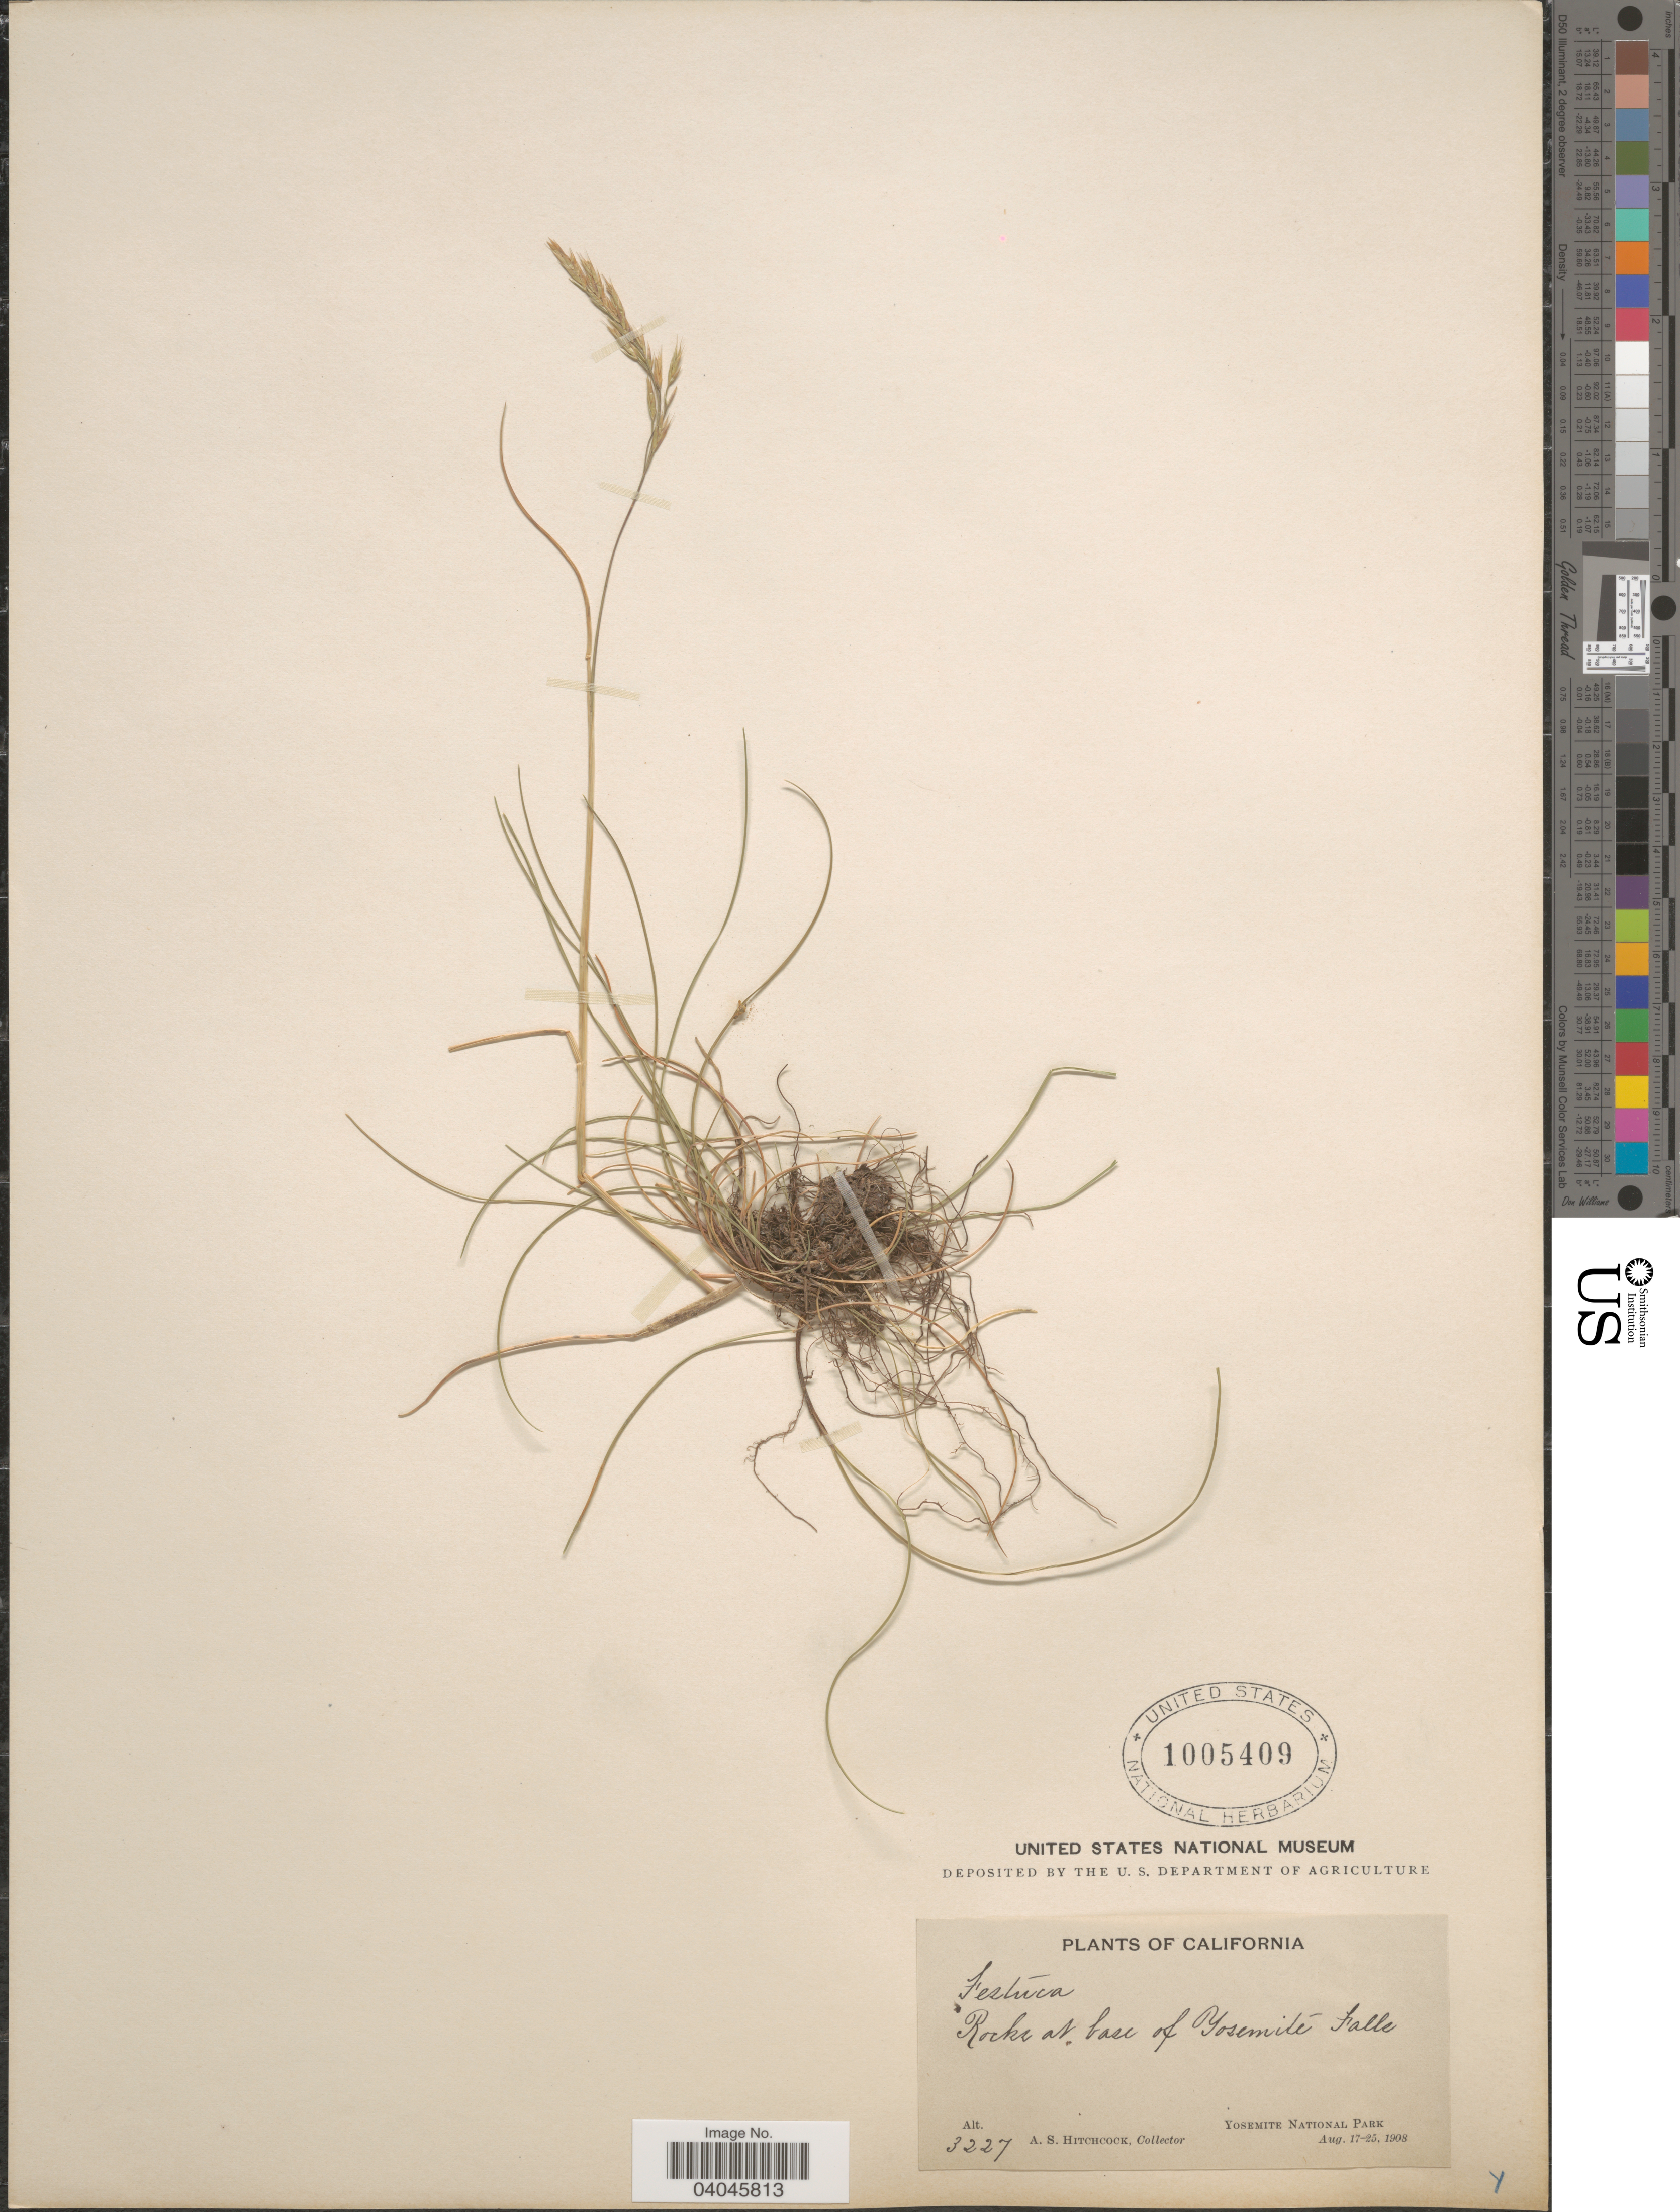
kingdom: Plantae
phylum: Tracheophyta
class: Liliopsida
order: Poales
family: Poaceae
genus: Festuca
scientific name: Festuca rubra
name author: L.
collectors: A. S. Hitchcock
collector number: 3227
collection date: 1908-08-17/1908-08-25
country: United States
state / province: California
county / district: Mariposa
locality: Rocks at base of Yosemite Falls. Yosemite National Park.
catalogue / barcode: US 1005409